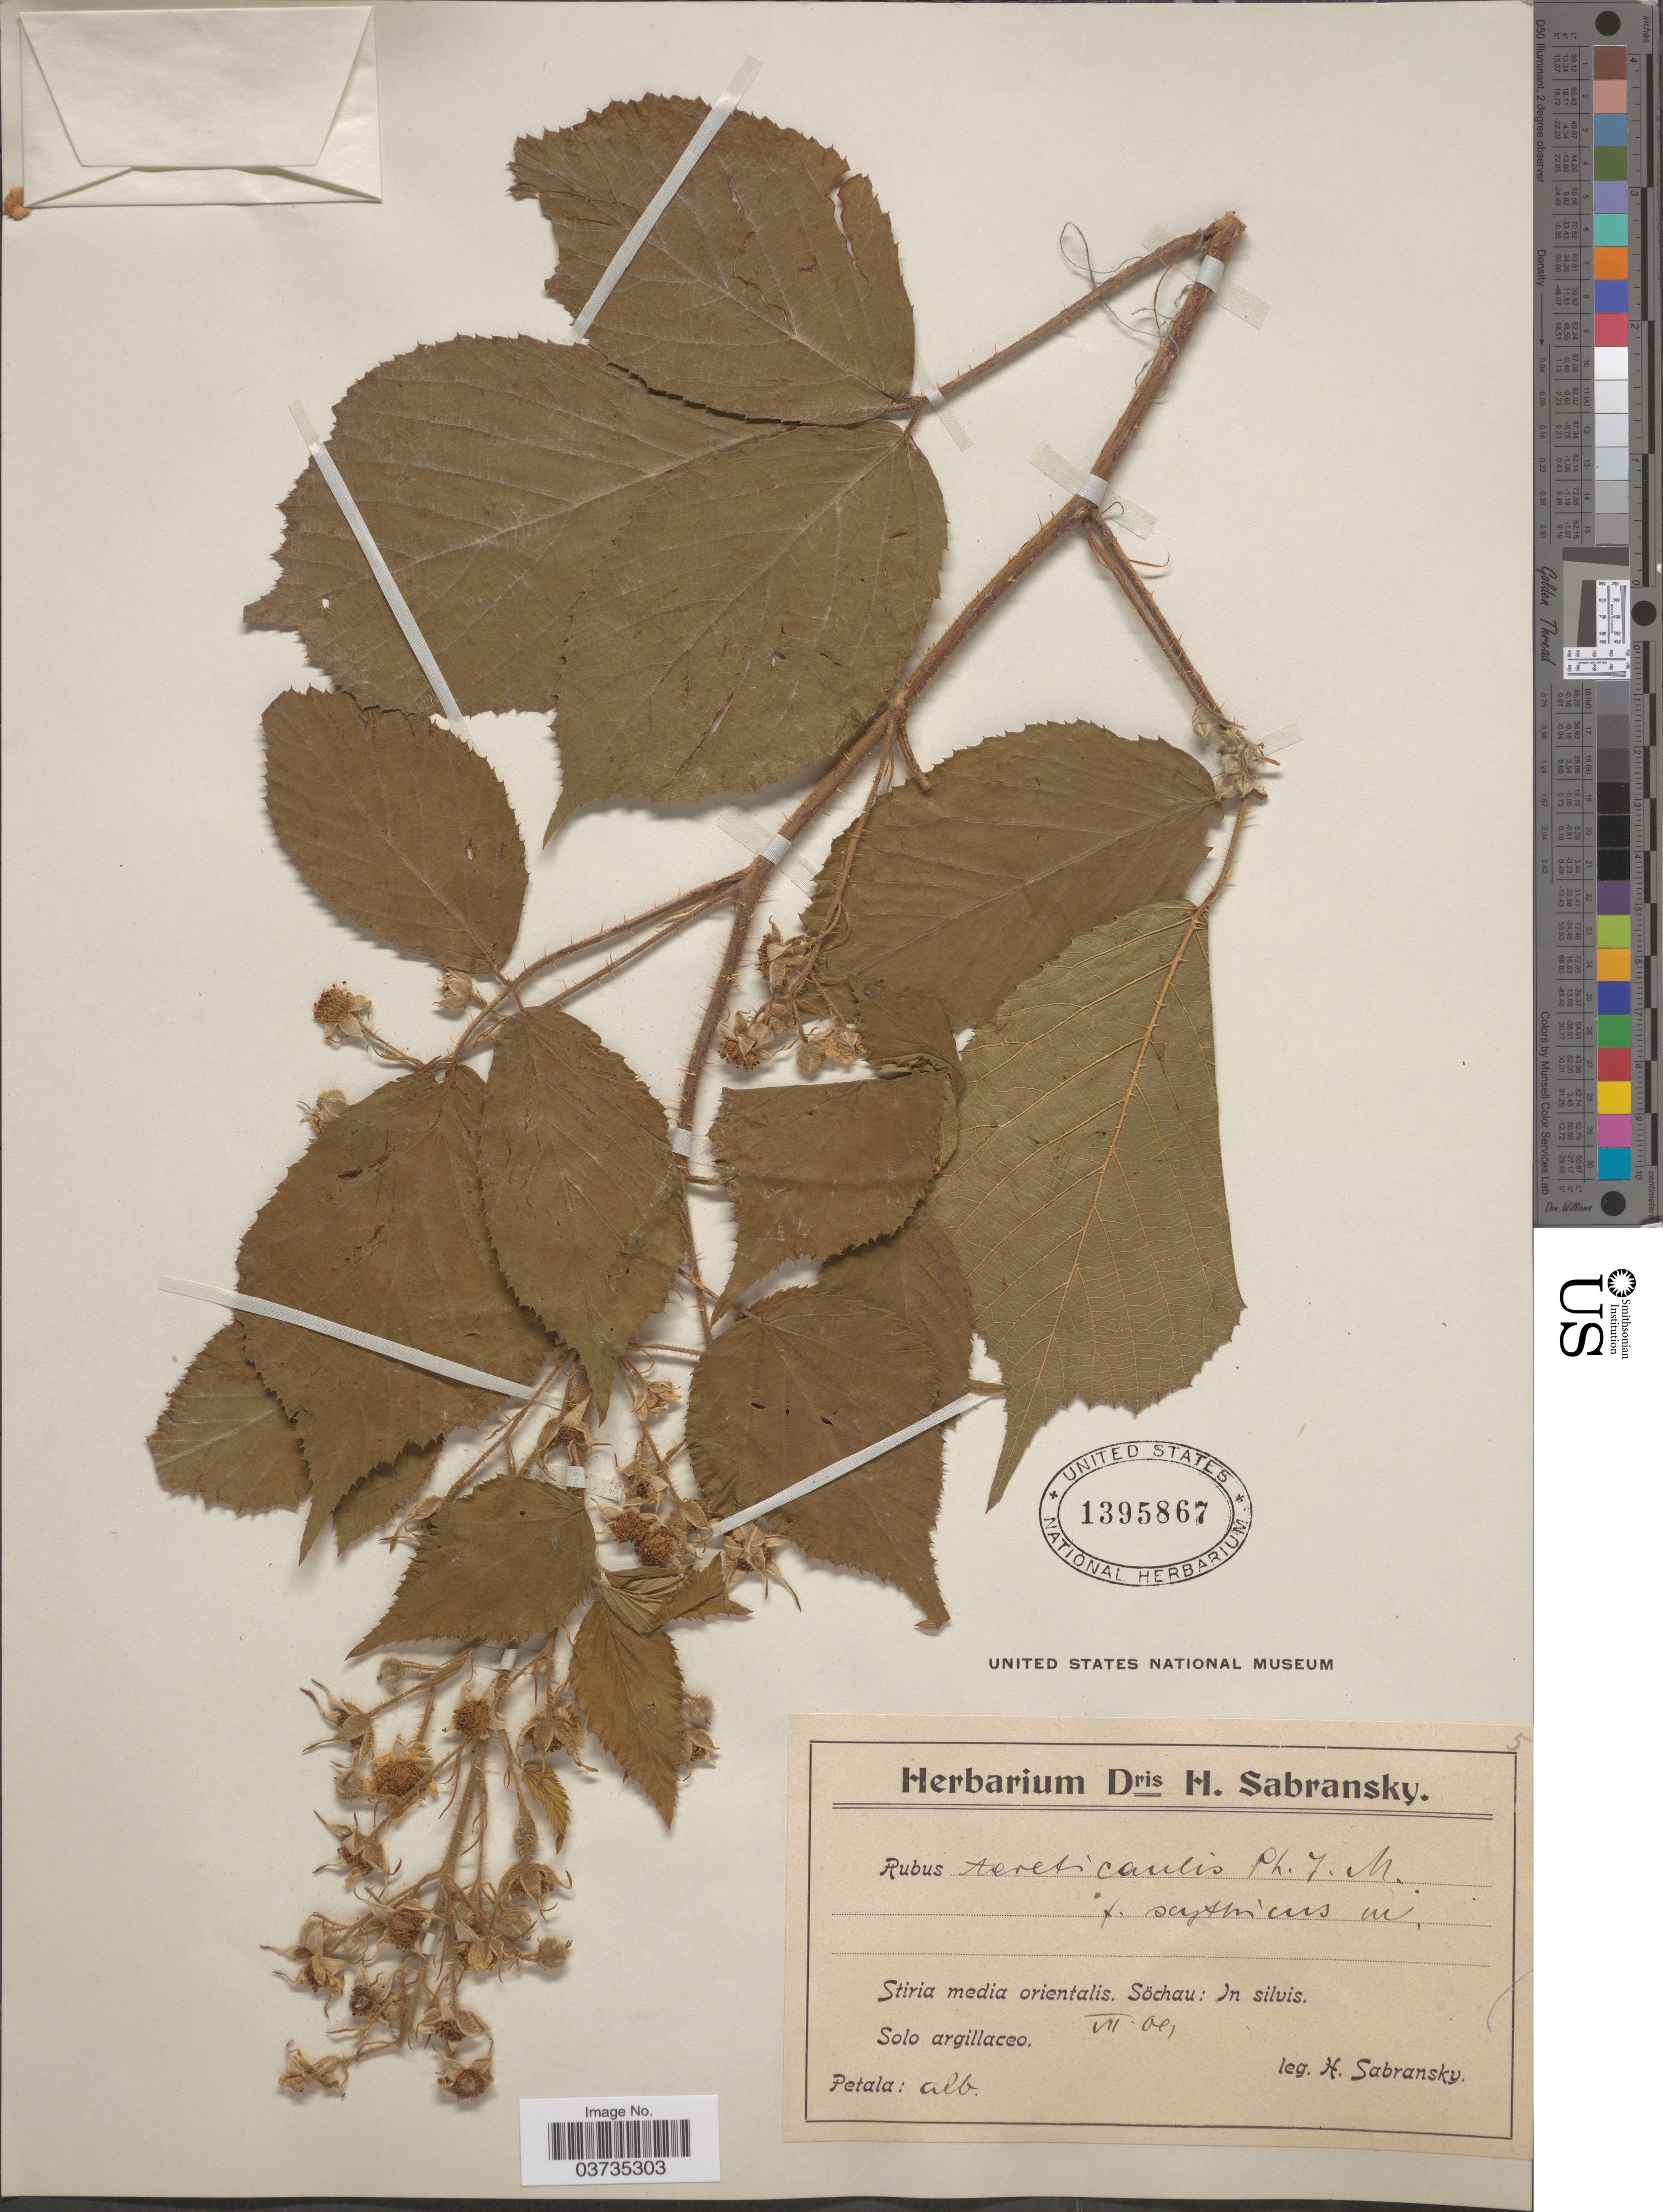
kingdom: Plantae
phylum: Tracheophyta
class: Magnoliopsida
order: Rosales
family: Rosaceae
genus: Rubus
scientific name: Rubus tereticaulis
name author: P.J. Müll.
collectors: H. Sabransky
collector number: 5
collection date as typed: Transcribed d/m/y: /7/4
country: Austria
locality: Stiria media orientalis. Söchau: In silvis.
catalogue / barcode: US 1395867